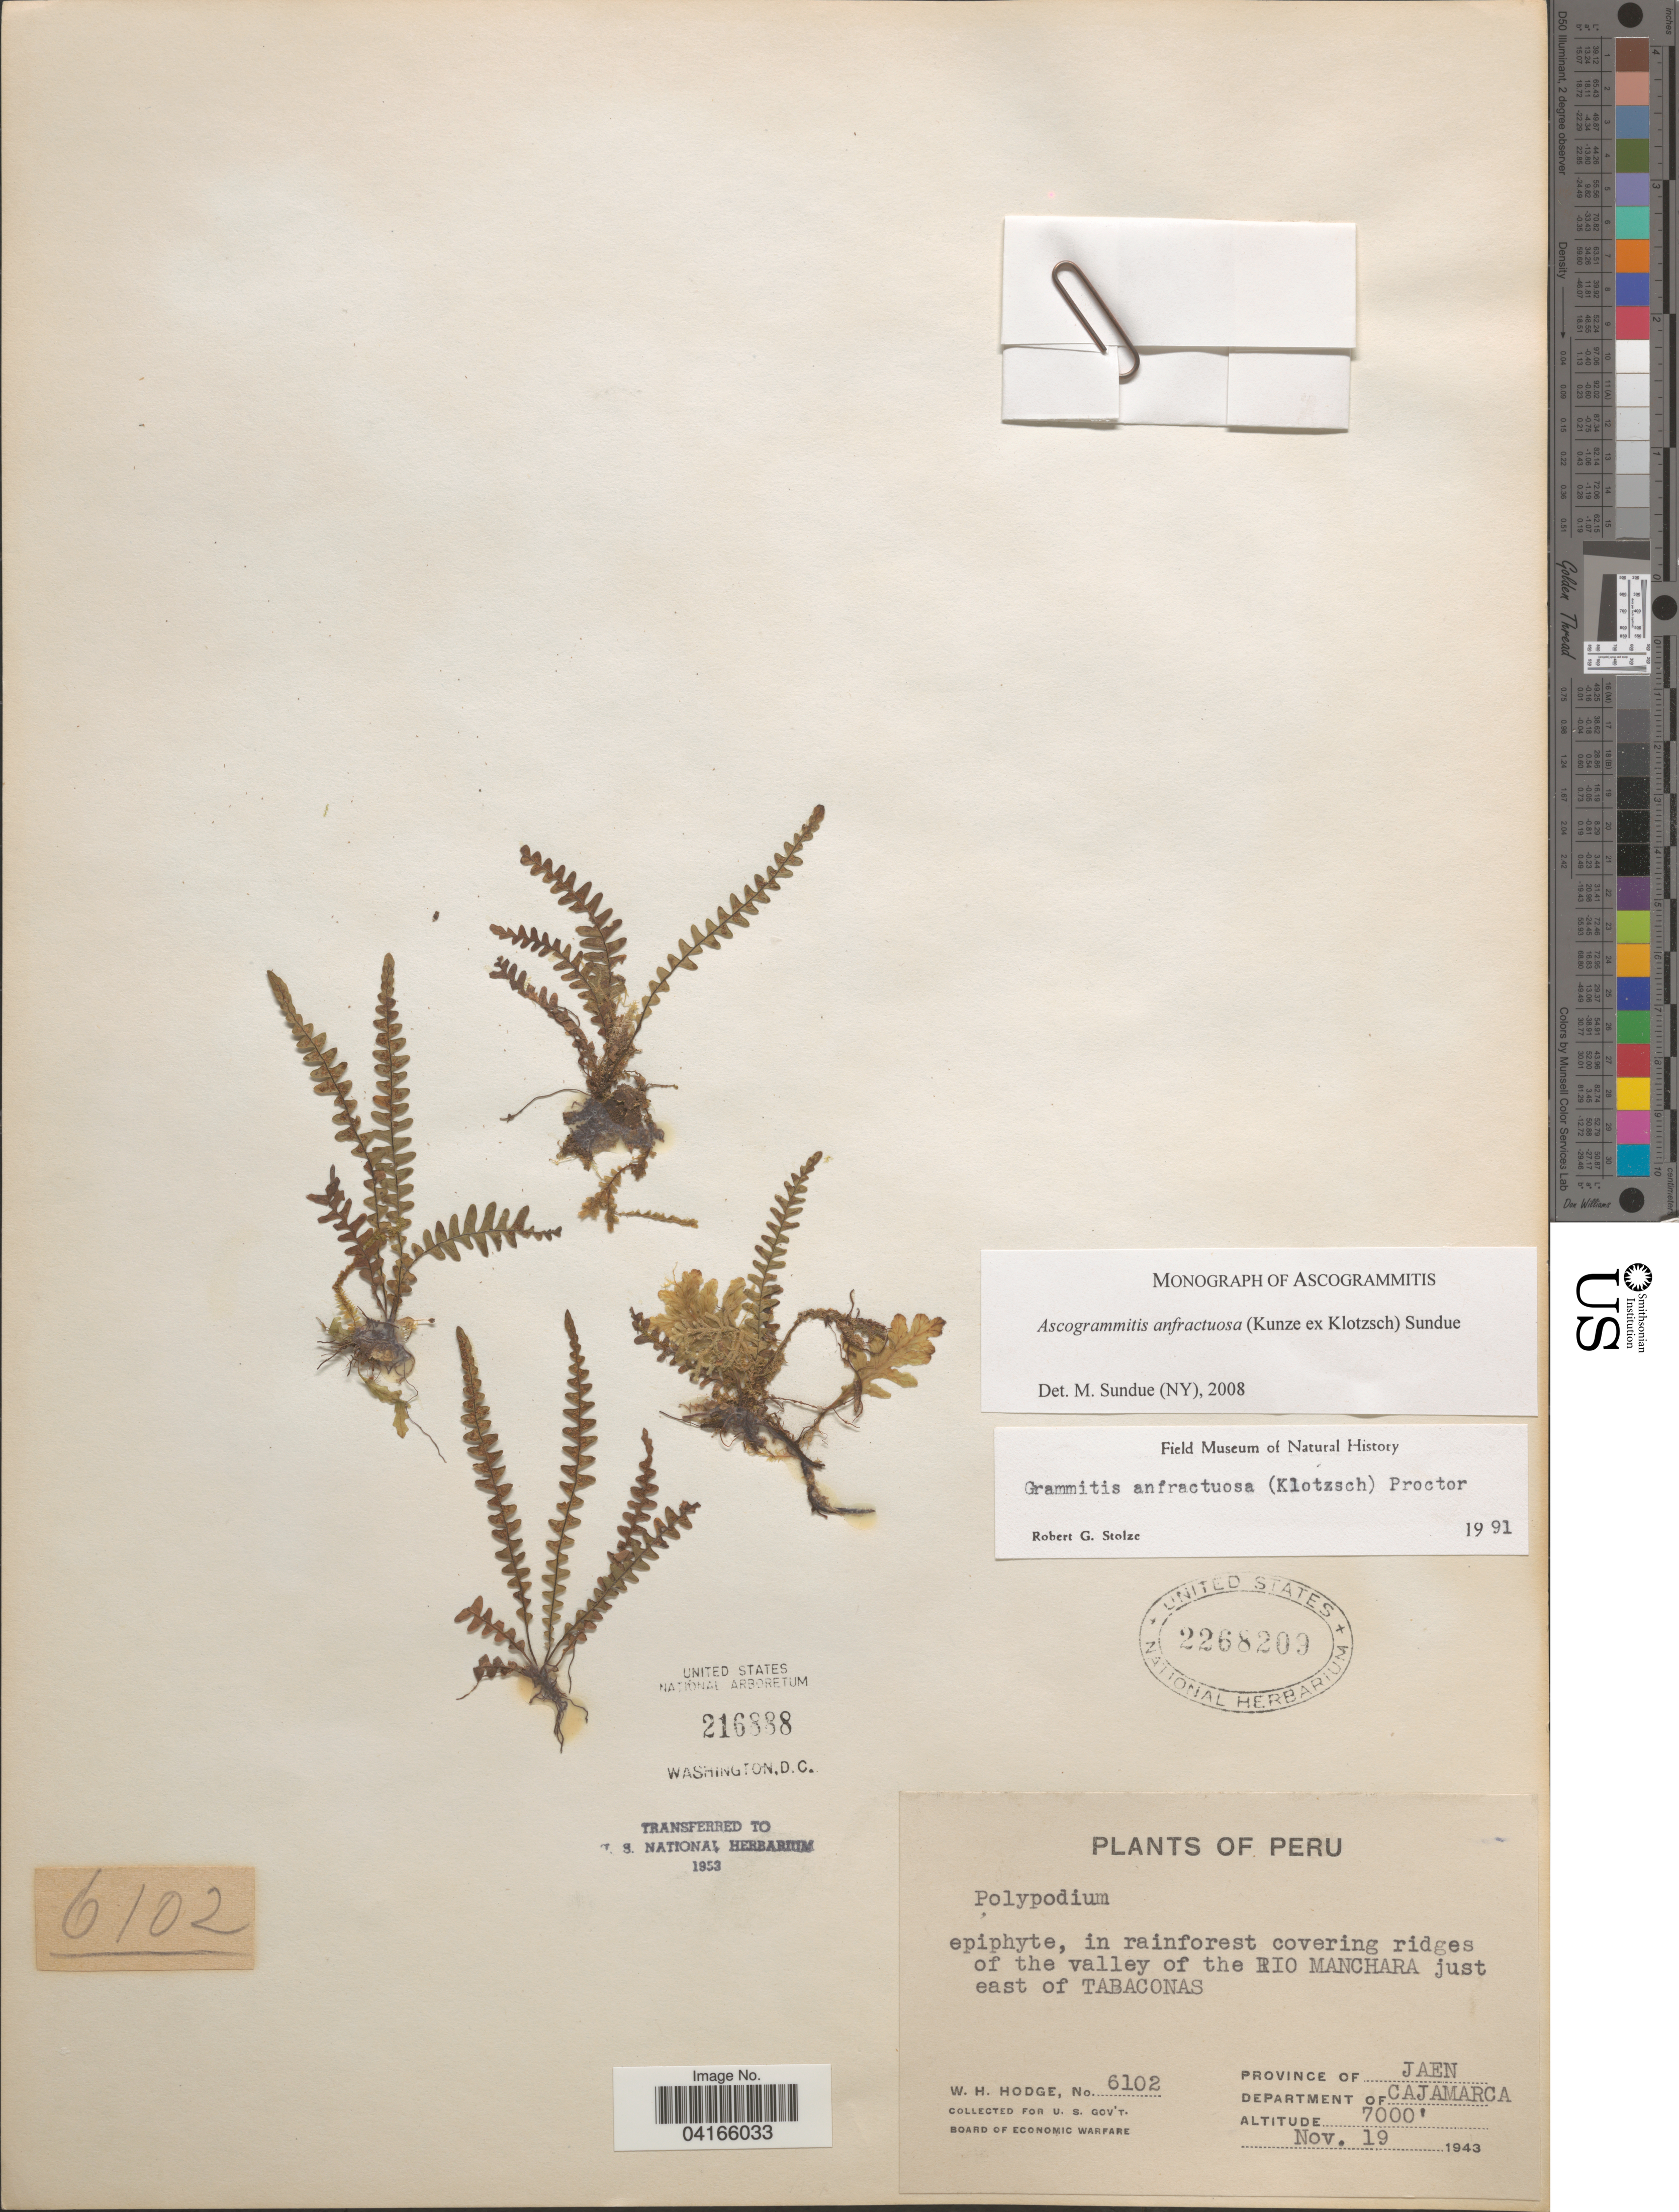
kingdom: Plantae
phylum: Tracheophyta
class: Polypodiopsida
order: Polypodiales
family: Polypodiaceae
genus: Ascogrammitis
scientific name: Ascogrammitis anfractuosa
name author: (Kunze ex Klotzsch) Sundue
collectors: W. Hodge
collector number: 6102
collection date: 1943-11-19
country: Peru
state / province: Cajamarca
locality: In rainforest covering ridges of the valley of the Rio Manchara just east of Tabaconas.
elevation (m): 2134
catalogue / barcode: US 2268209